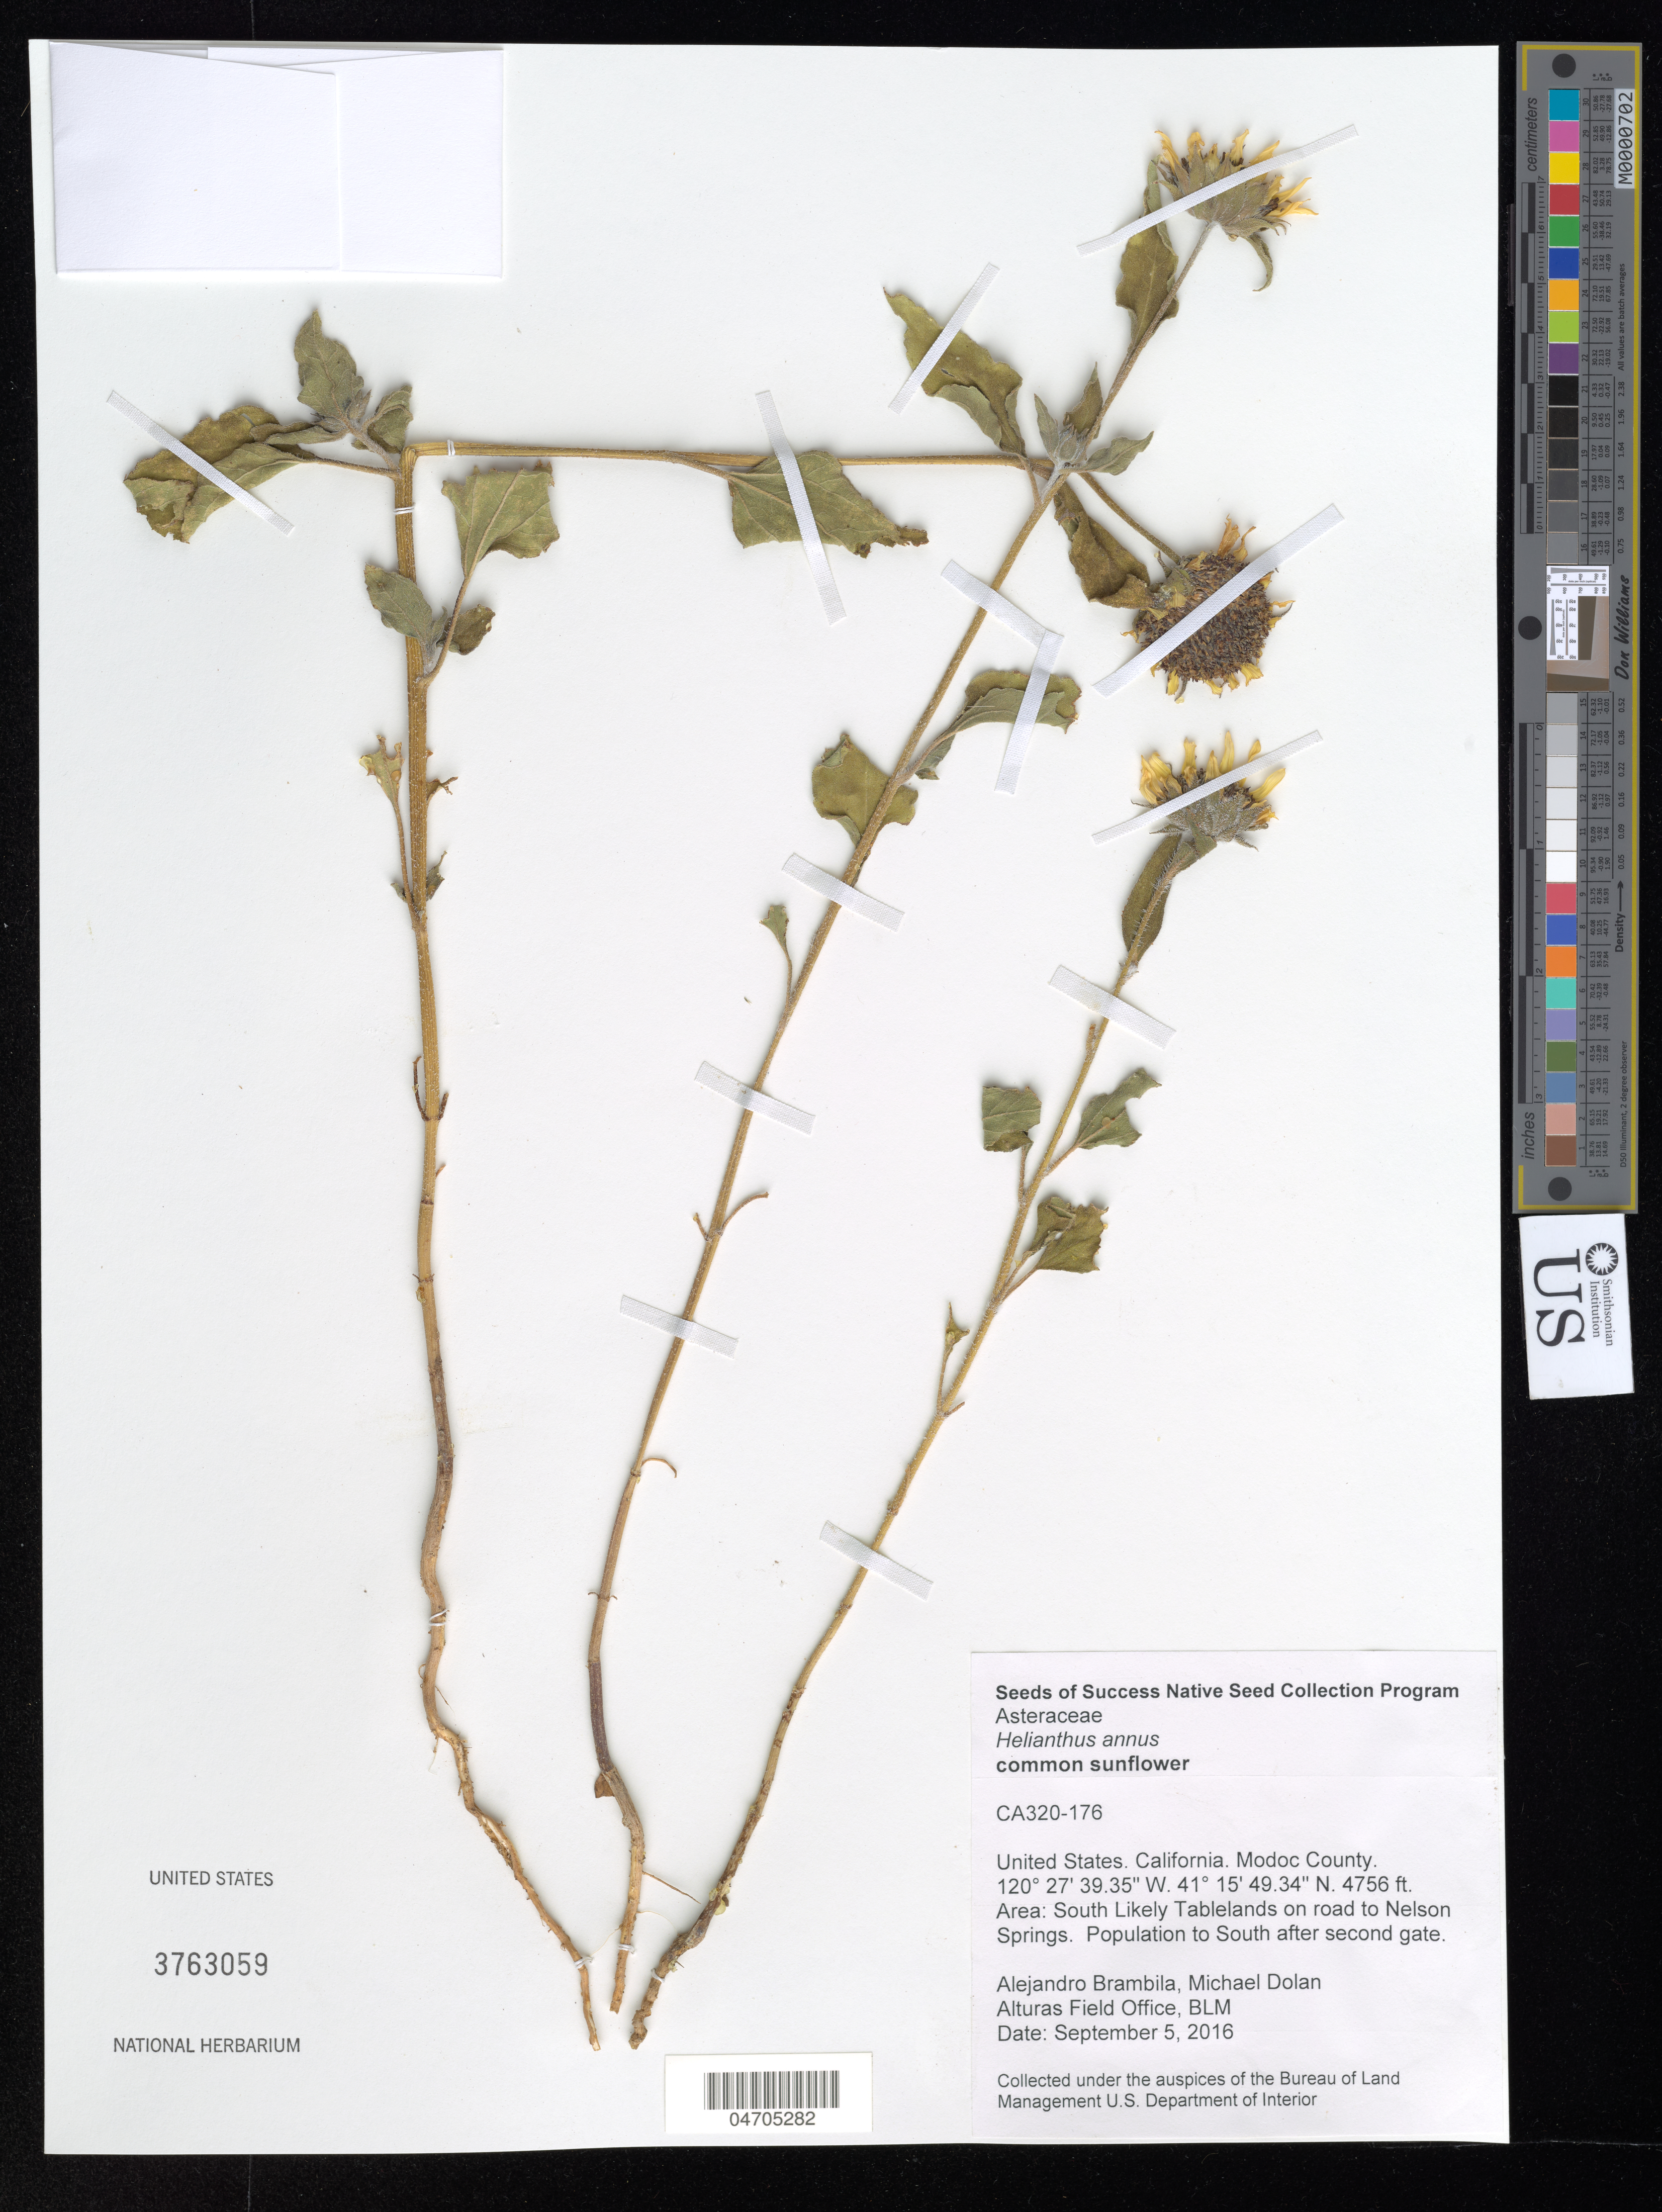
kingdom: Plantae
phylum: Tracheophyta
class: Magnoliopsida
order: Asterales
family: Asteraceae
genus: Helianthus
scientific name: Helianthus annuus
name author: L.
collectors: A. Brambila & M. Dolan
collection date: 2016-09-05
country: United States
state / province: California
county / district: Modoc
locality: Modoc County. Area: South Likely Tablelands on road to Nelson Springs. Population to South after second gate.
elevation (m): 1450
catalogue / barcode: US 3763059